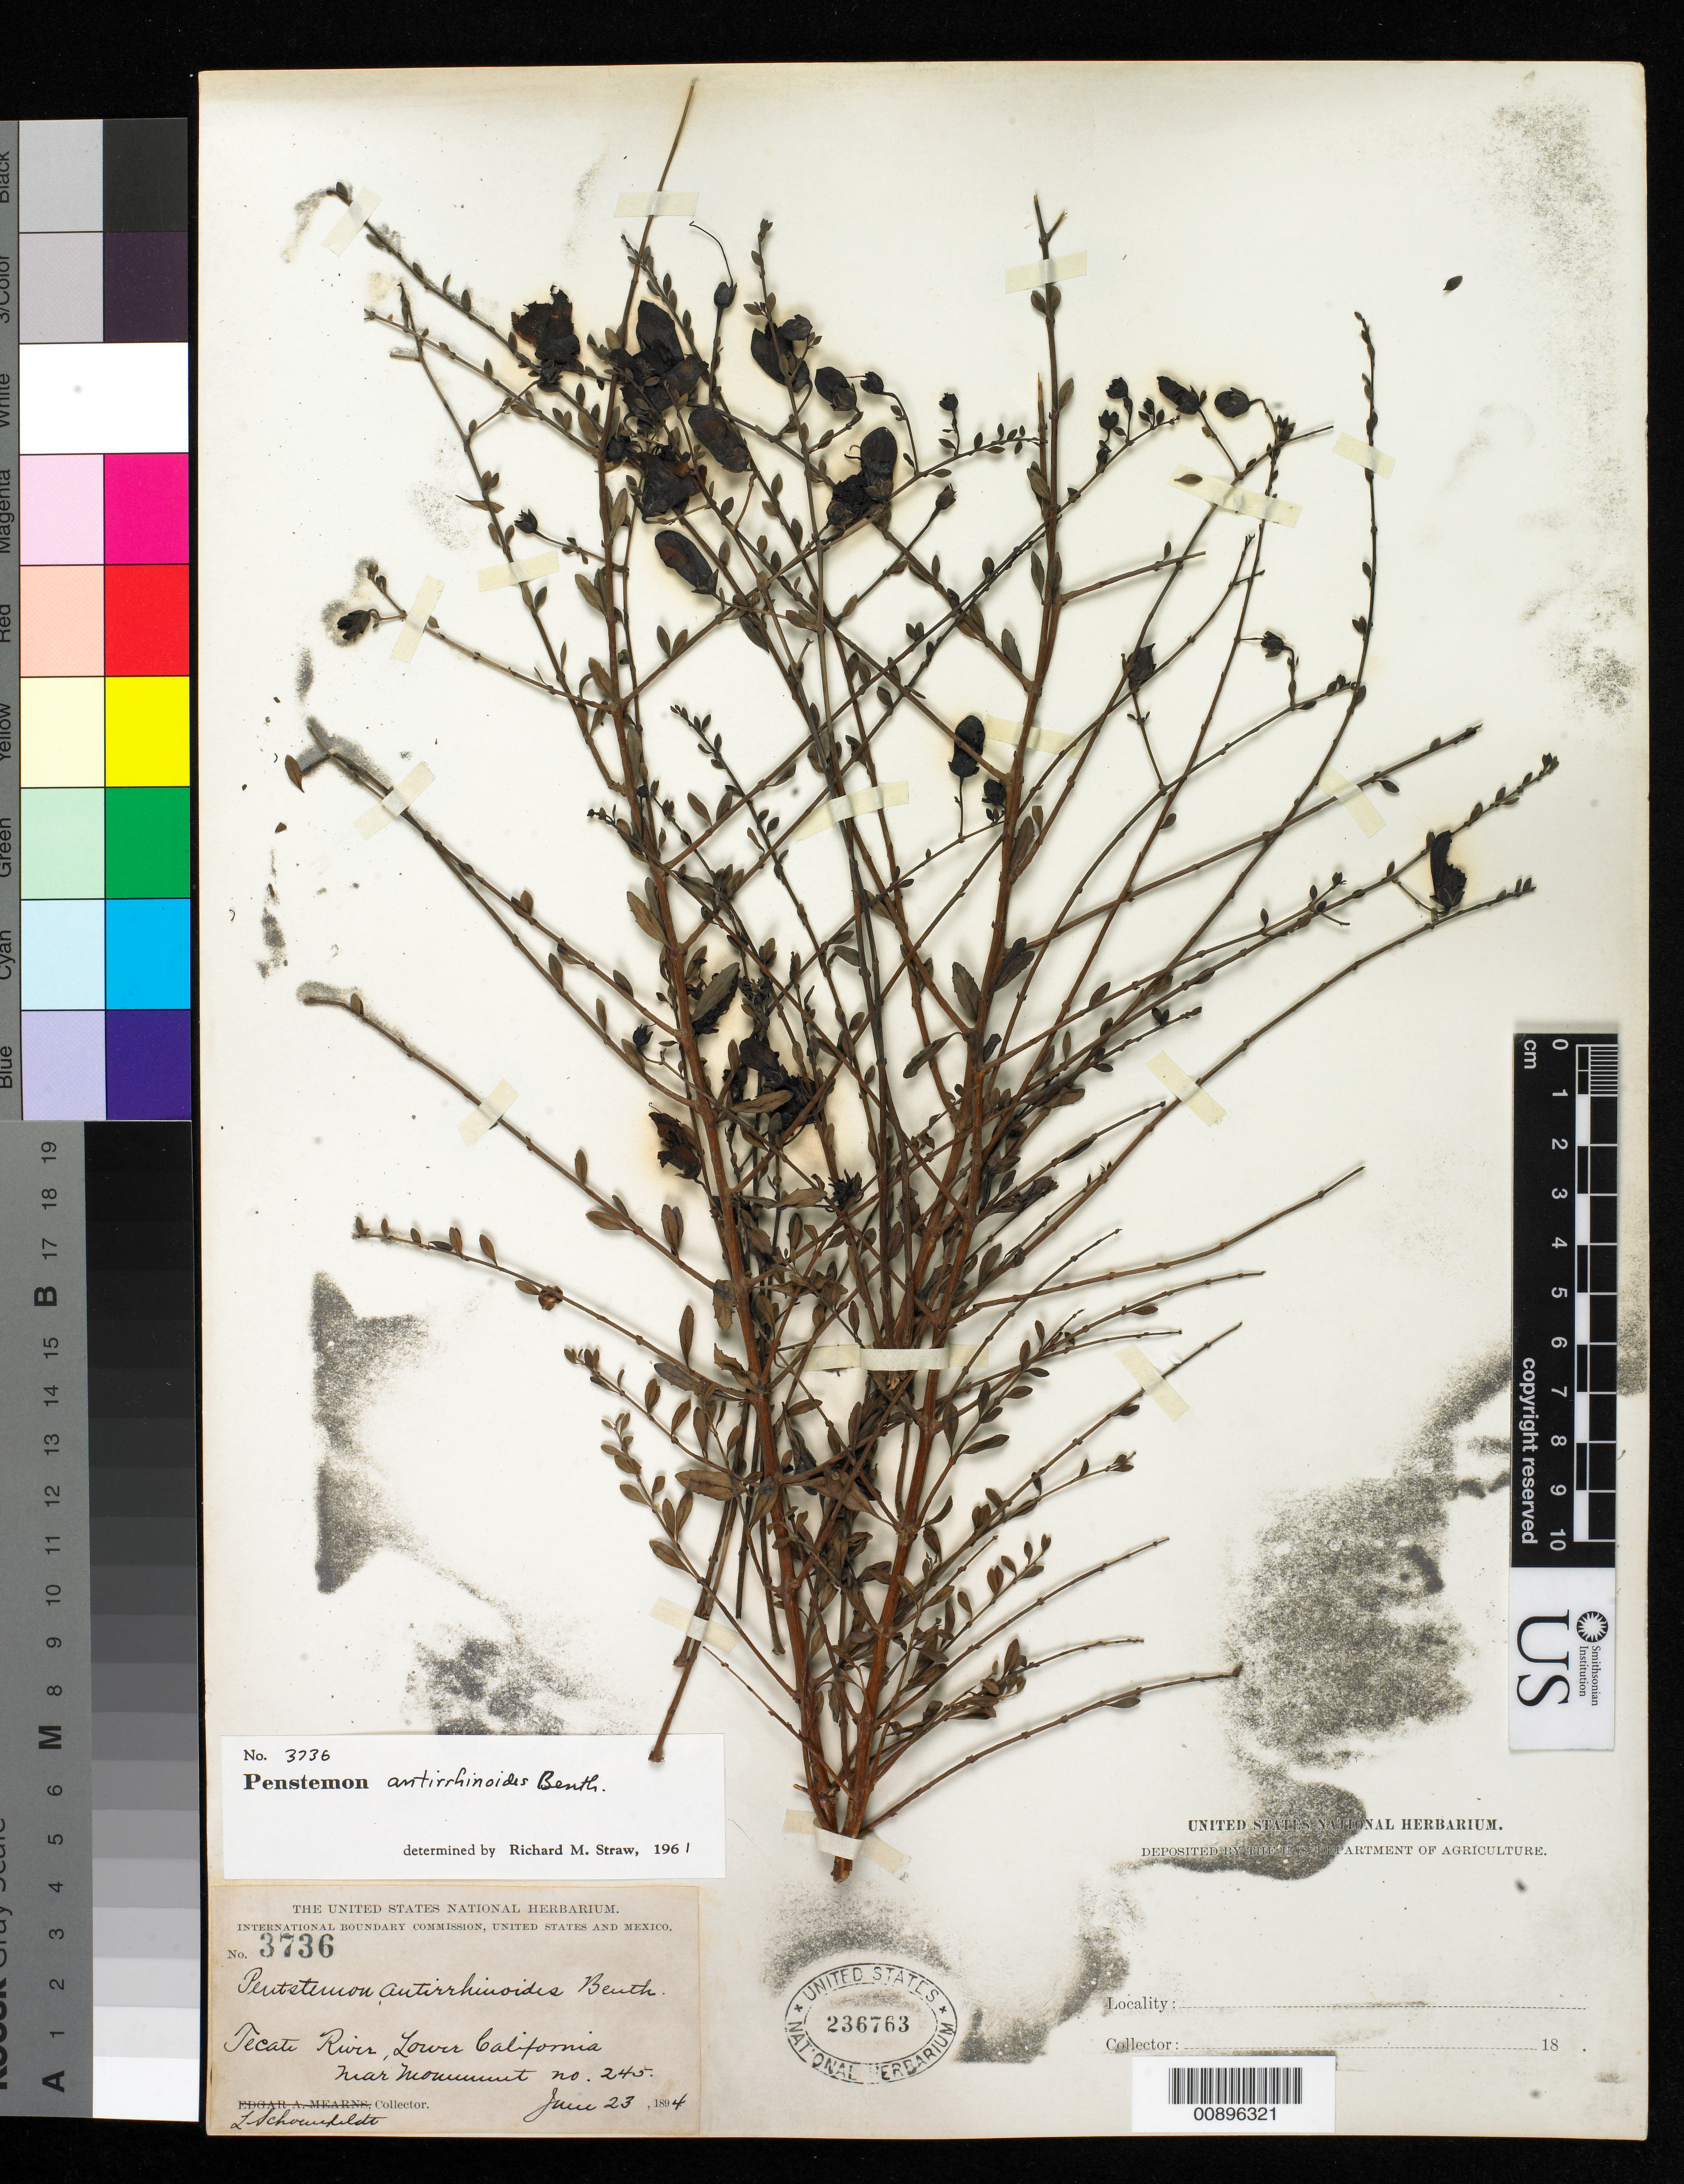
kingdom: Plantae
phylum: Tracheophyta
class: Magnoliopsida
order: Lamiales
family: Plantaginaceae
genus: Penstemon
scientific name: Penstemon antirrhinoides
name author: Benth.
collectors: L. Schoenfeldt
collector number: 3736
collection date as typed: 23 Jun 1894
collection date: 1894-06-23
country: Mexico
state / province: Baja California Norte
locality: Tecate River, Baja California, near Monument no 245.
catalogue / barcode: US 236763